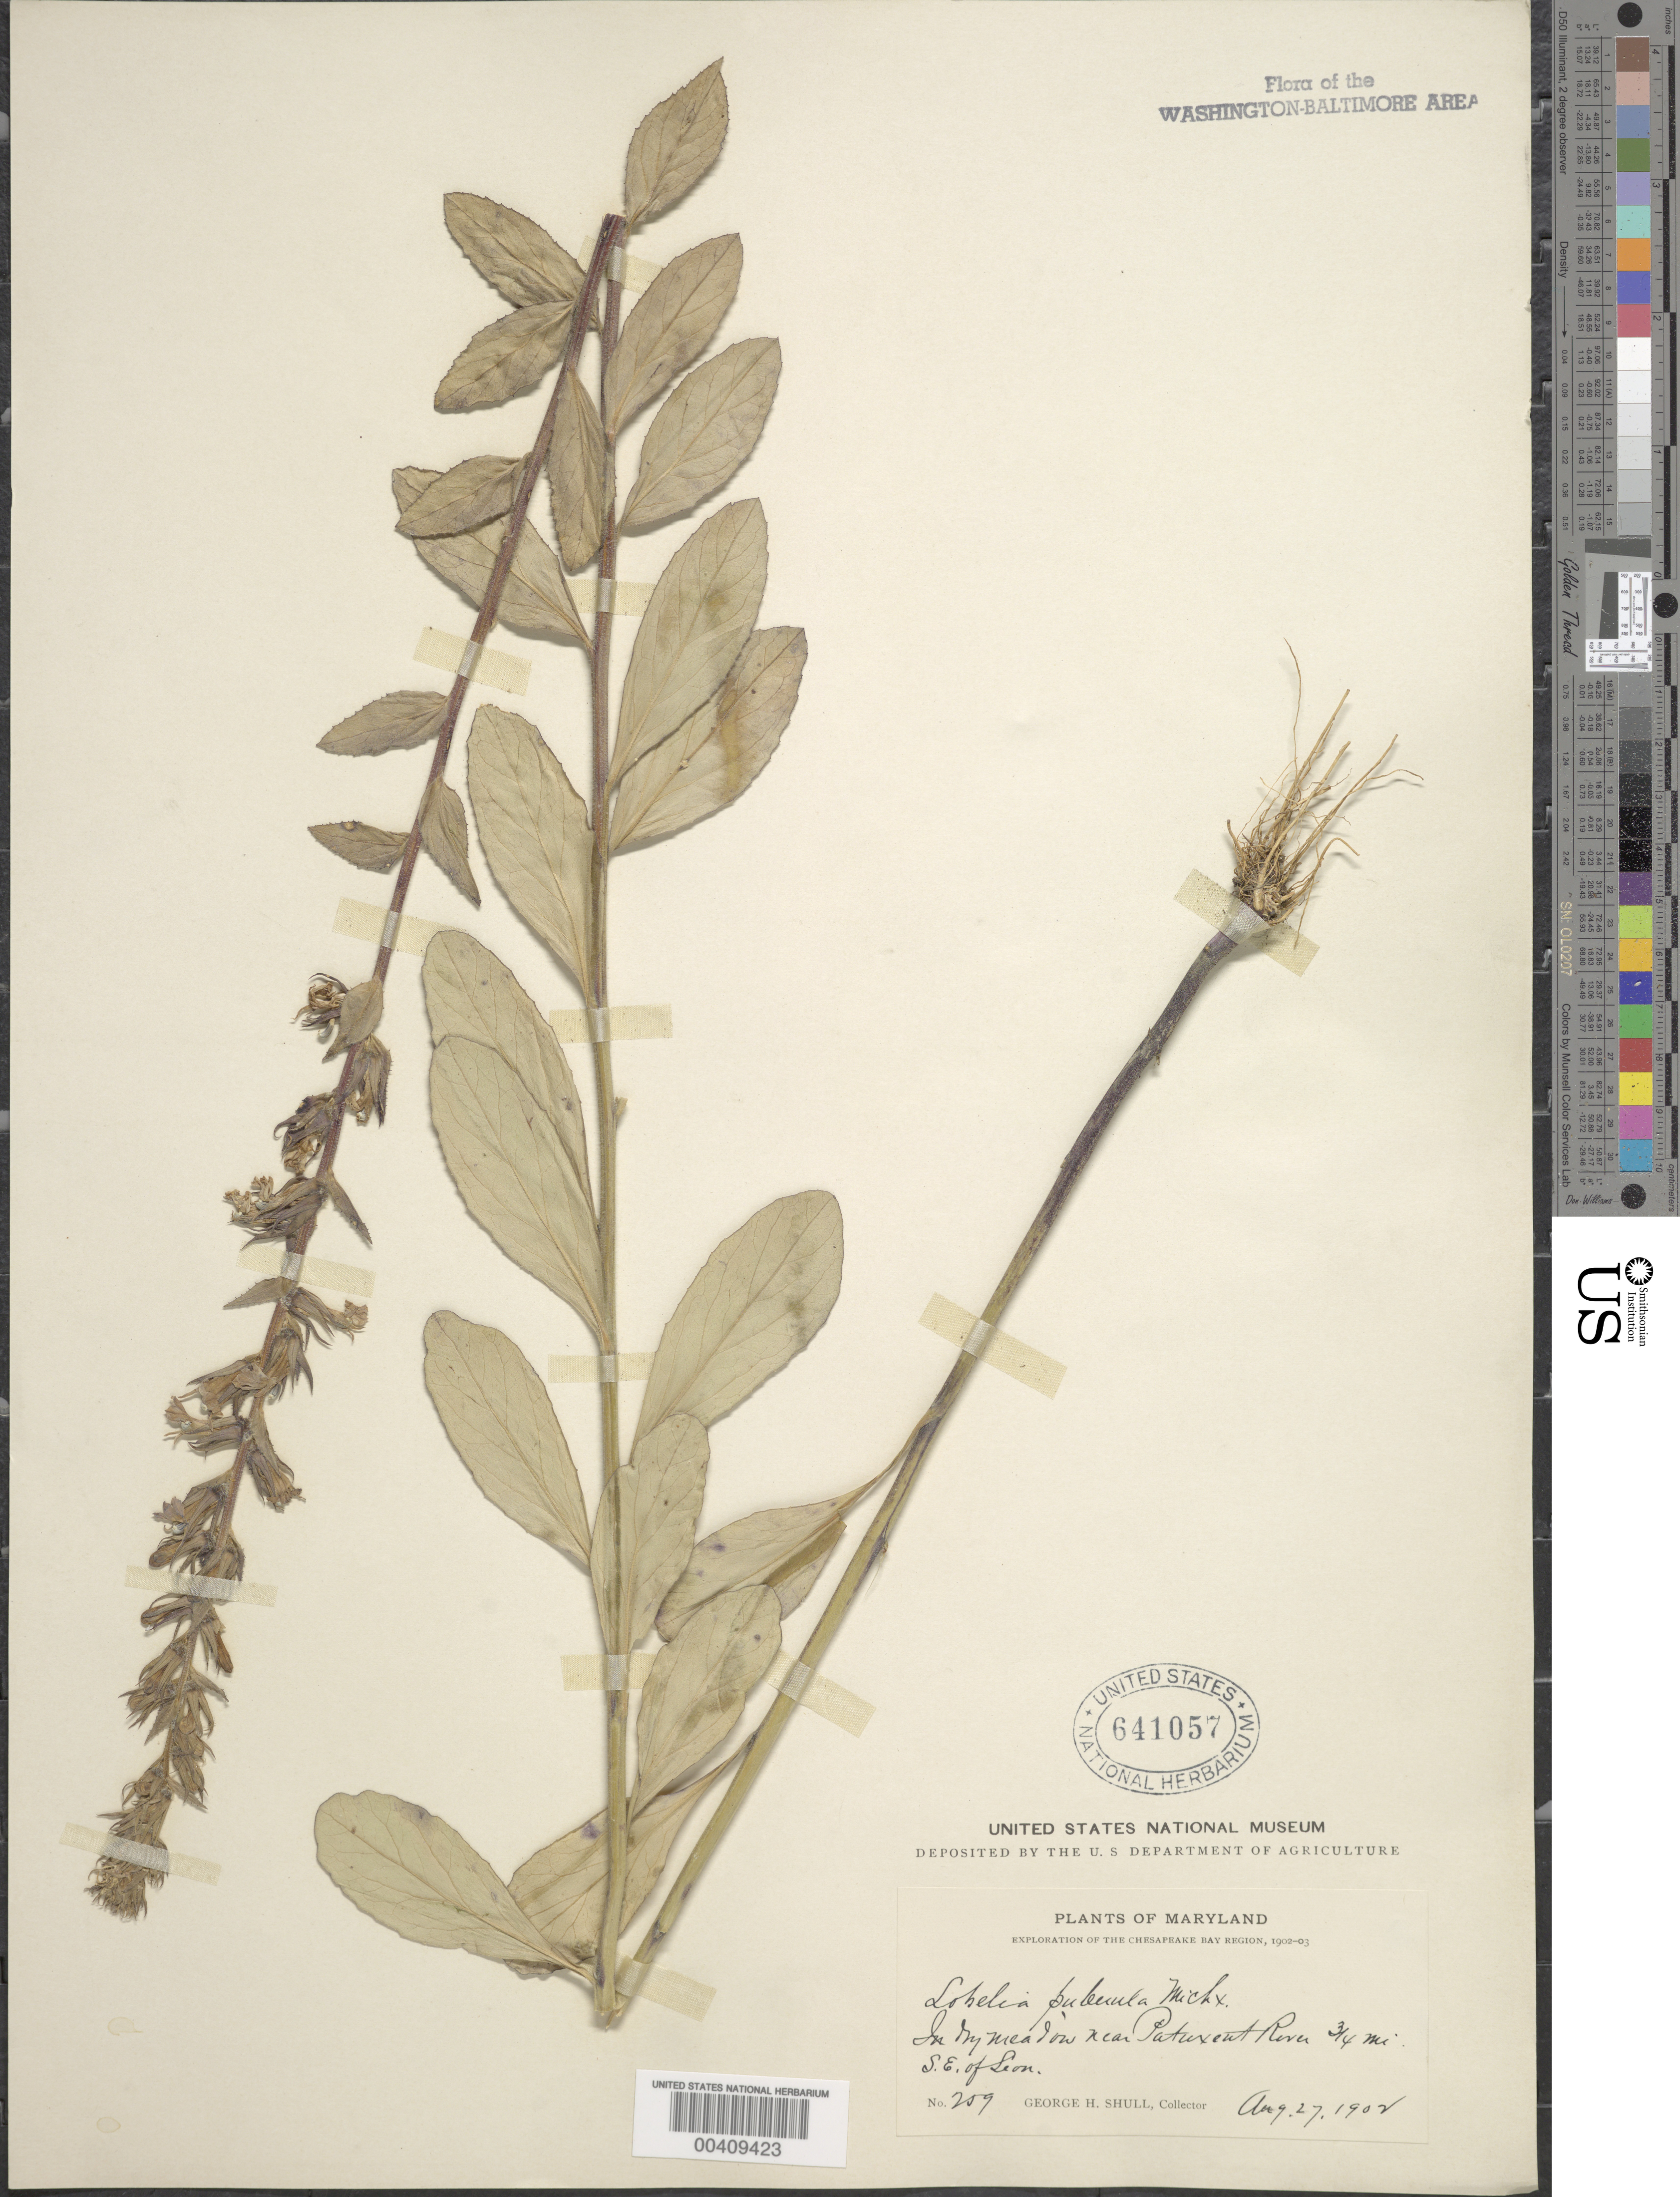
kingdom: Plantae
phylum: Tracheophyta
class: Magnoliopsida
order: Asterales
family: Campanulaceae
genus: Lobelia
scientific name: Lobelia puberula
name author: Michx.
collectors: G. H. Shull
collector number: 209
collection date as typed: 27 Aug 1902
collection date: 1902-08-27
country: United States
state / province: Maryland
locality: meadow near Patuxent River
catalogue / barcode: US 641057